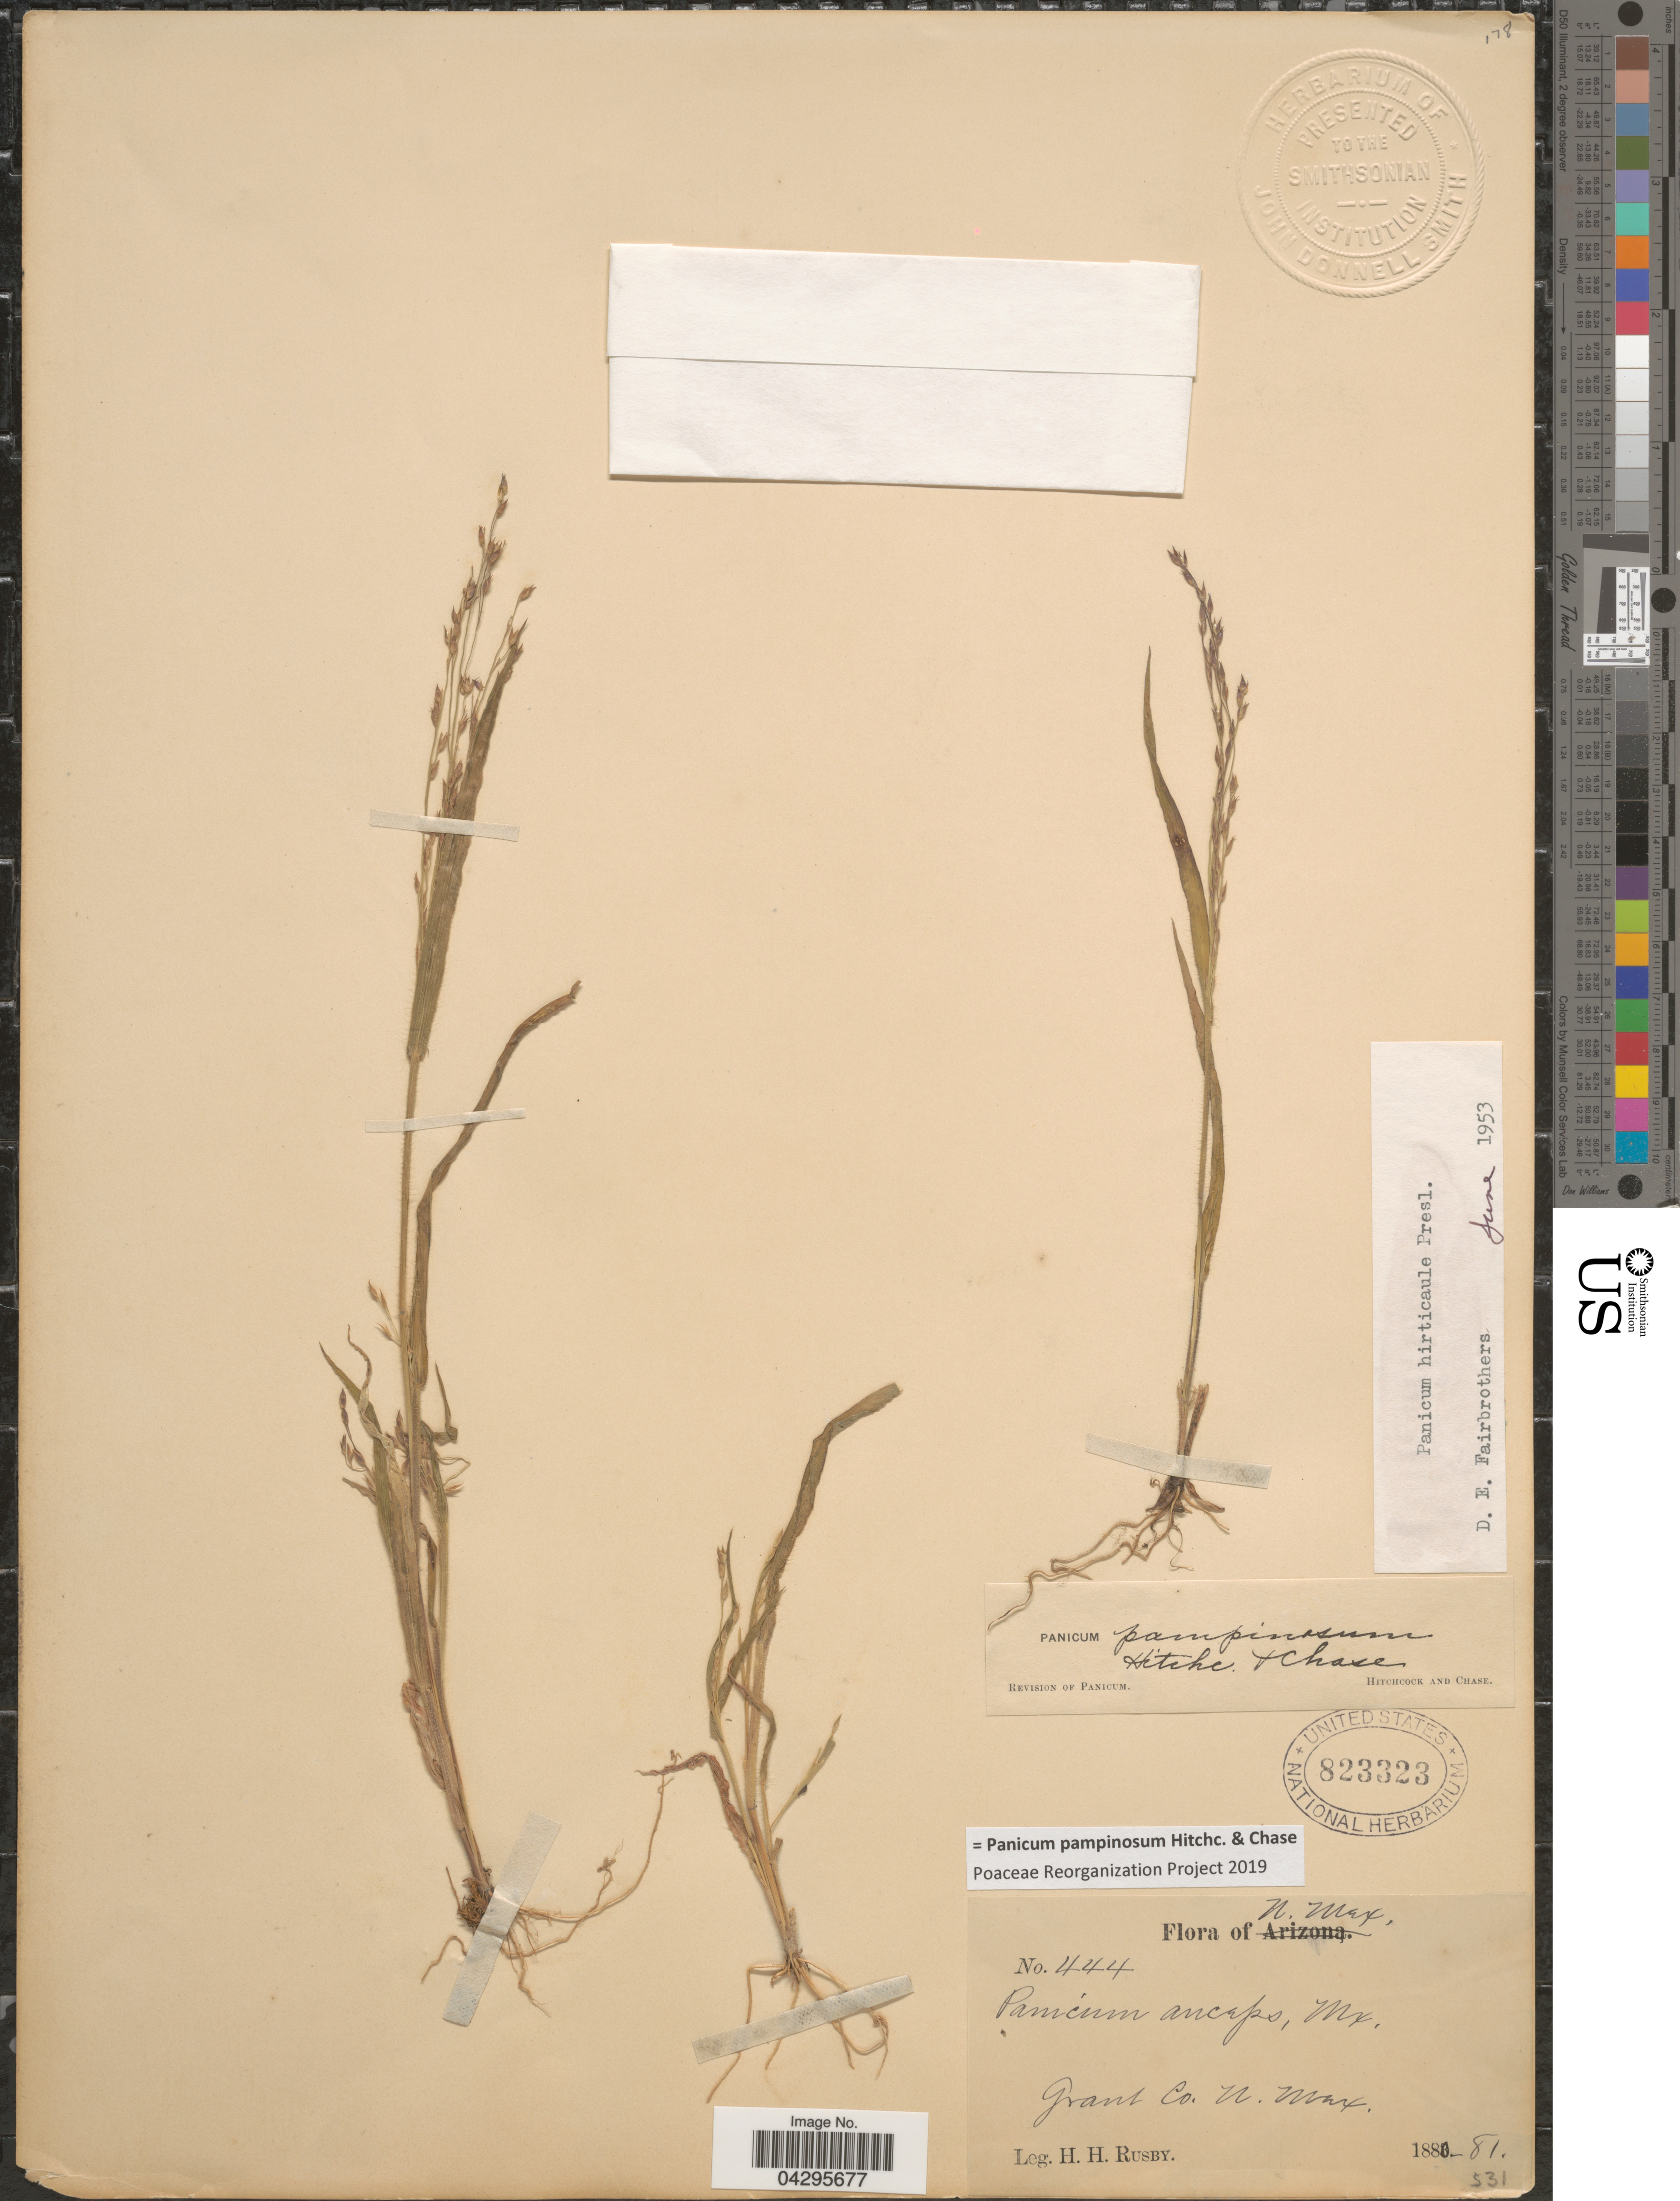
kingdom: Plantae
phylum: Tracheophyta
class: Liliopsida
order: Poales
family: Poaceae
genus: Panicum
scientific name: Panicum pampinosum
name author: Hitchc. & Chase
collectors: H. H. Rusby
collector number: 444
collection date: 1880/1881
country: United States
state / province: New Mexico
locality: Grant Co.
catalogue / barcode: US 823323